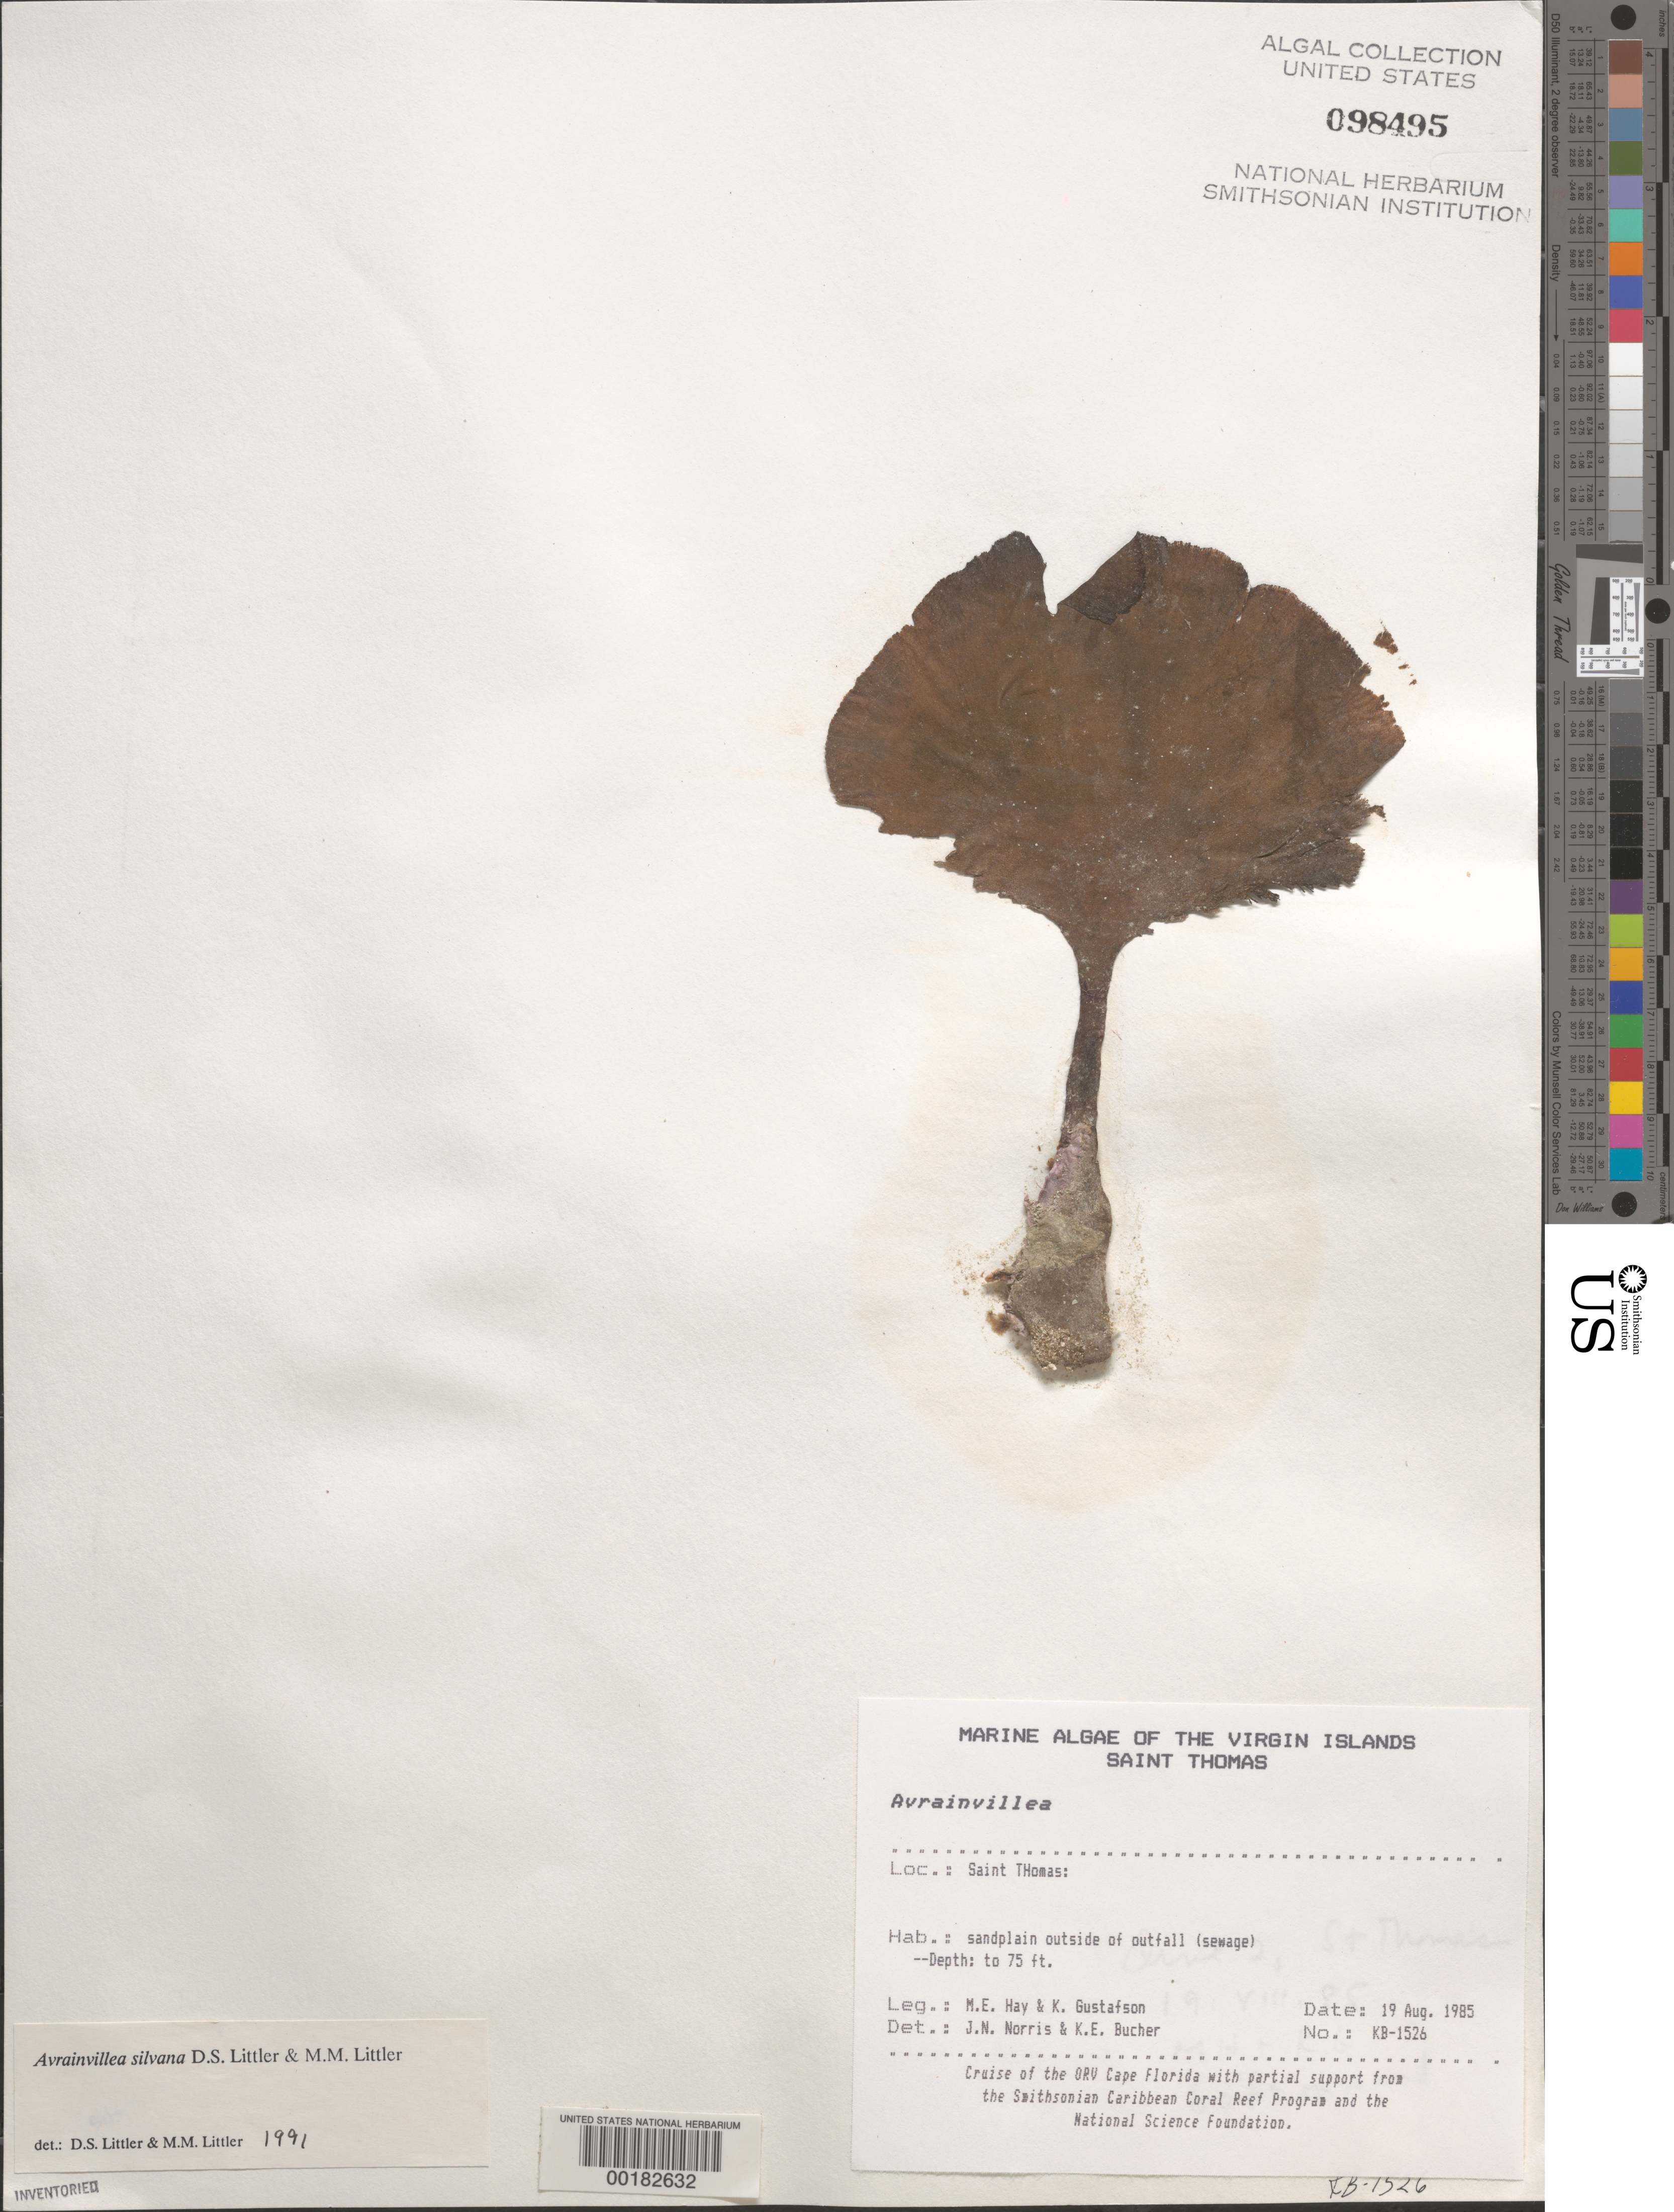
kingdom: Plantae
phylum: Chlorophyta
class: Ulvophyceae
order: Bryopsidales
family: Dichotomosiphonaceae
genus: Avrainvillea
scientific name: Avrainvillea silvana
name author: D.S. Littler & Littler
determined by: Littler, D. S.; Littler, M. M.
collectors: M. E. Hay & K. Gustafson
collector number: KB-1256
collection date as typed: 19 Aug 1985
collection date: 1985-08-19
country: U.S. Virgin Islands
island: St. Thomas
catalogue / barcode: US 98495